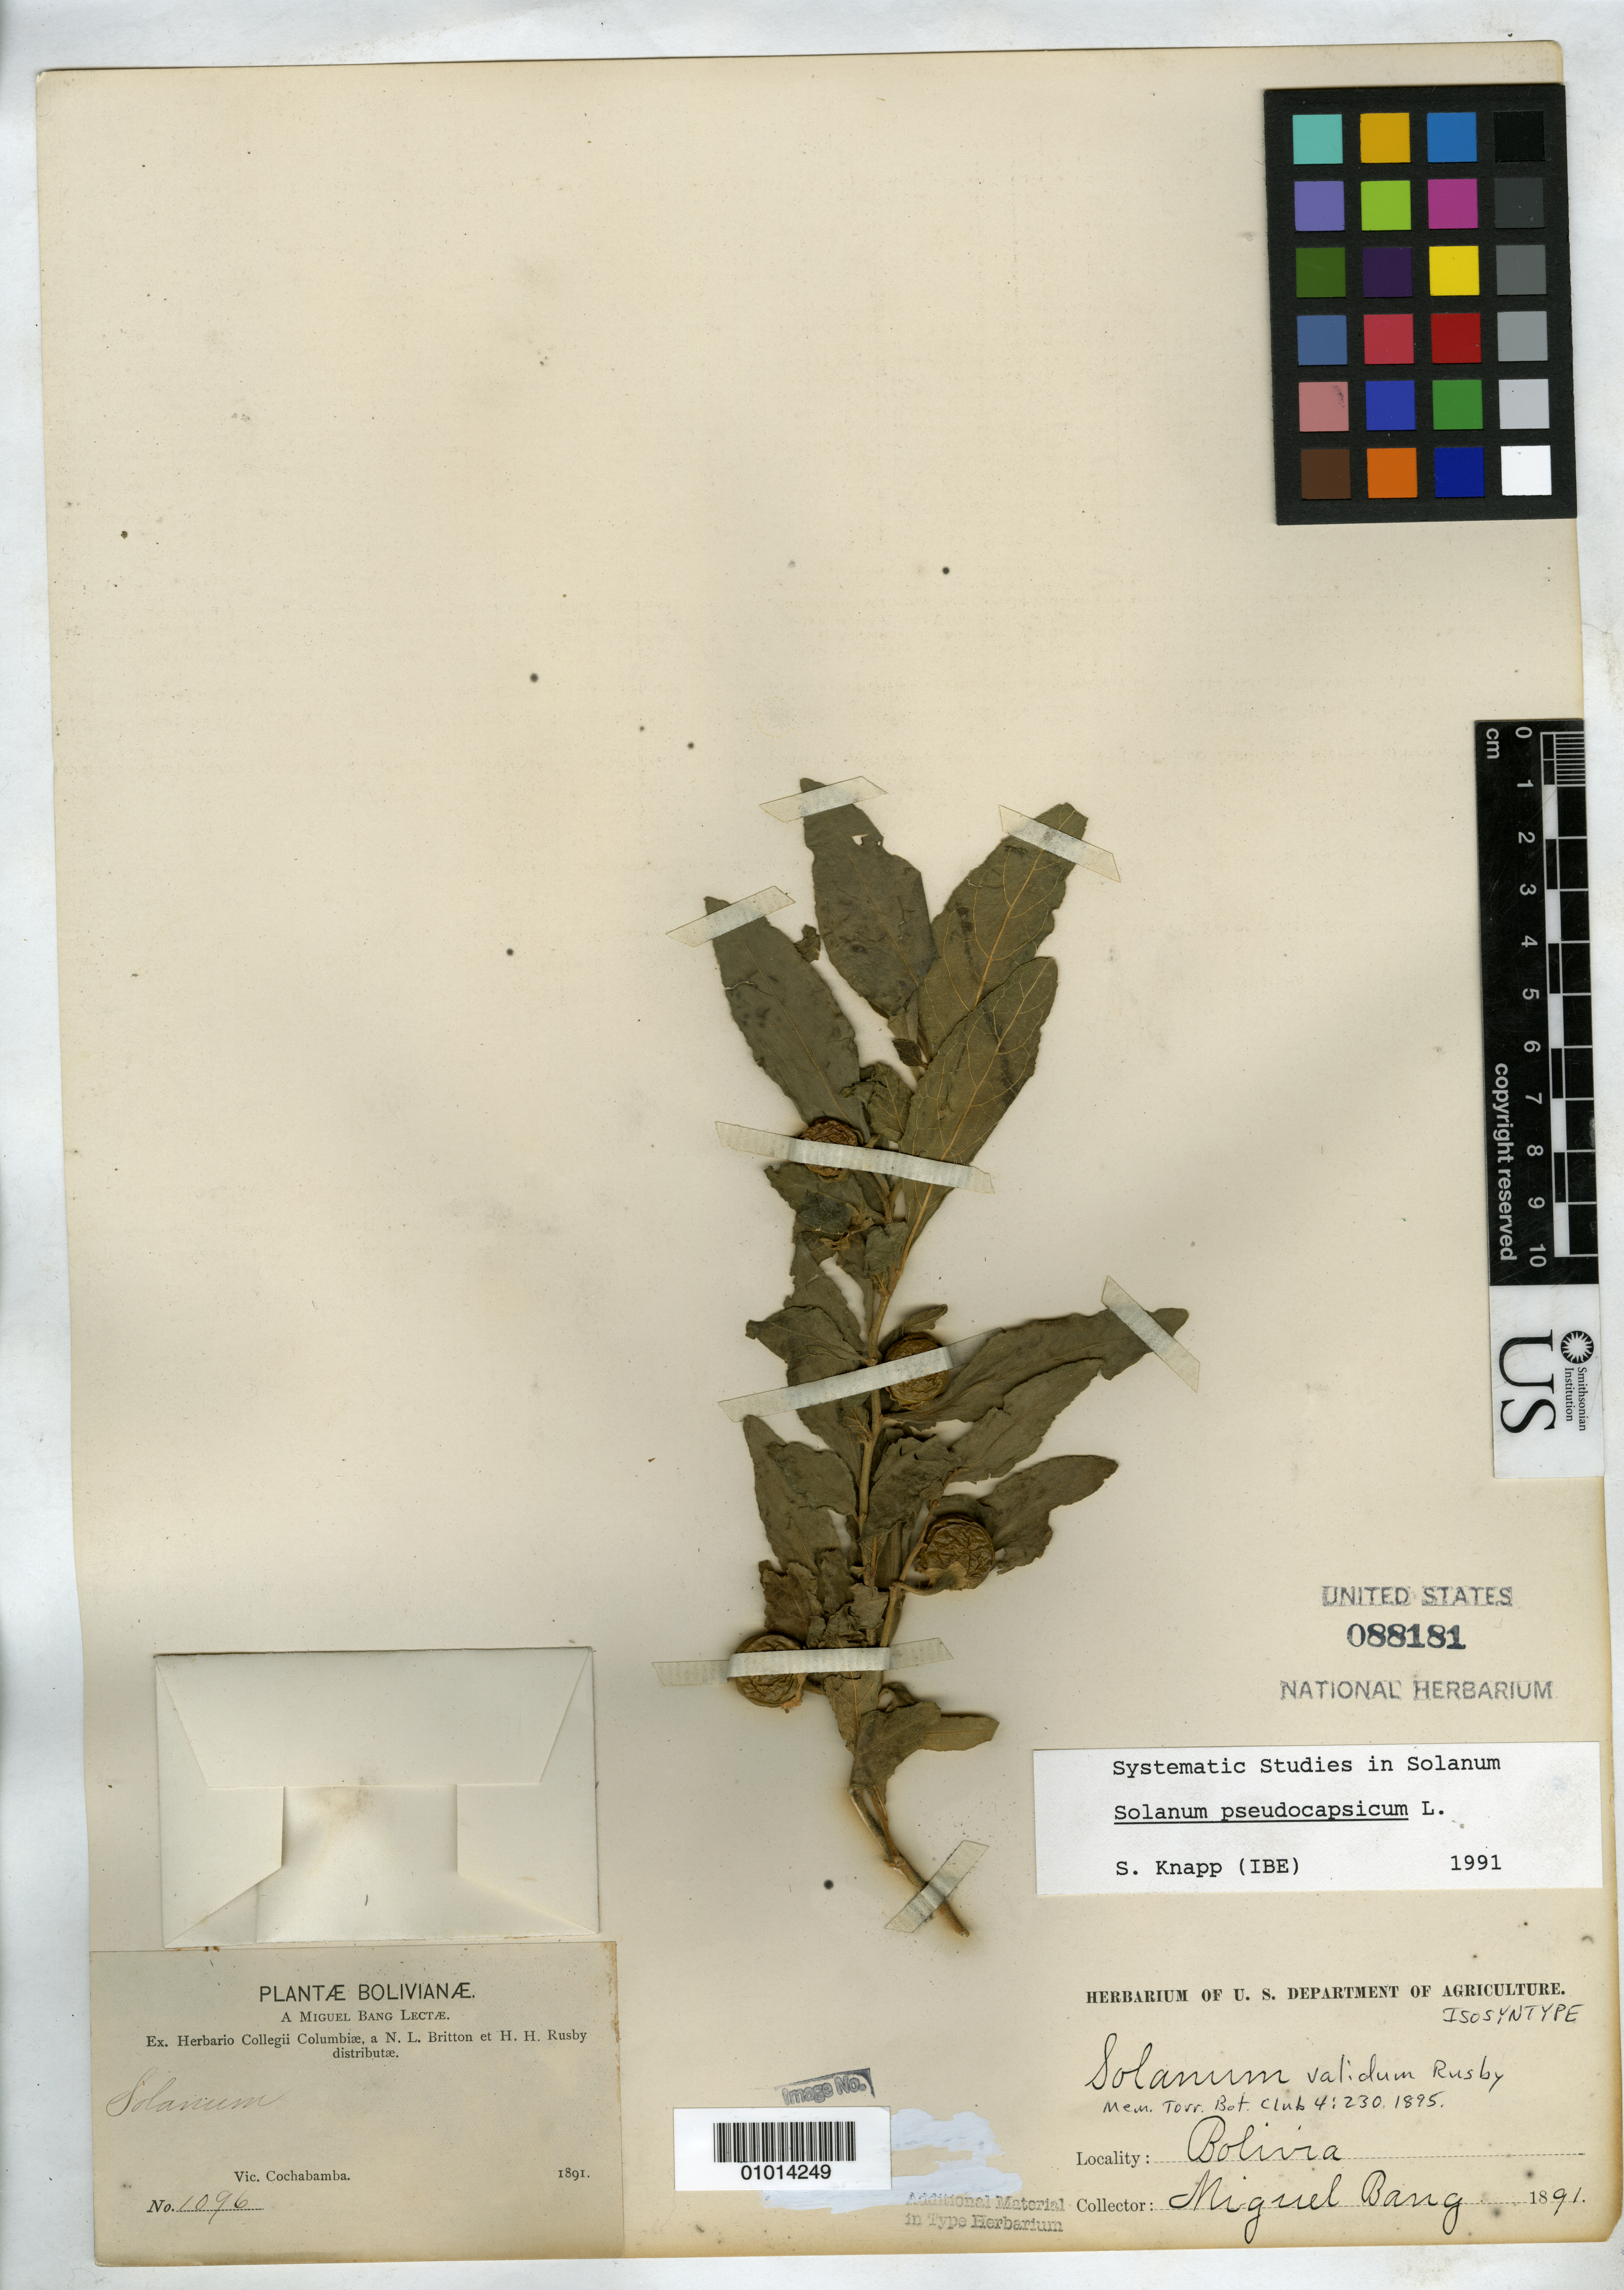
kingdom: Plantae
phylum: Tracheophyta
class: Magnoliopsida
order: Solanales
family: Solanaceae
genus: Solanum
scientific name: Solanum validum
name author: Rusby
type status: Isosyntype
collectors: M. Bang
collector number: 1096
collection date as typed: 1891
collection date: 1891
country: Bolivia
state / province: Cochabamba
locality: Vicinity of Cochabamba.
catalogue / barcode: US 88181